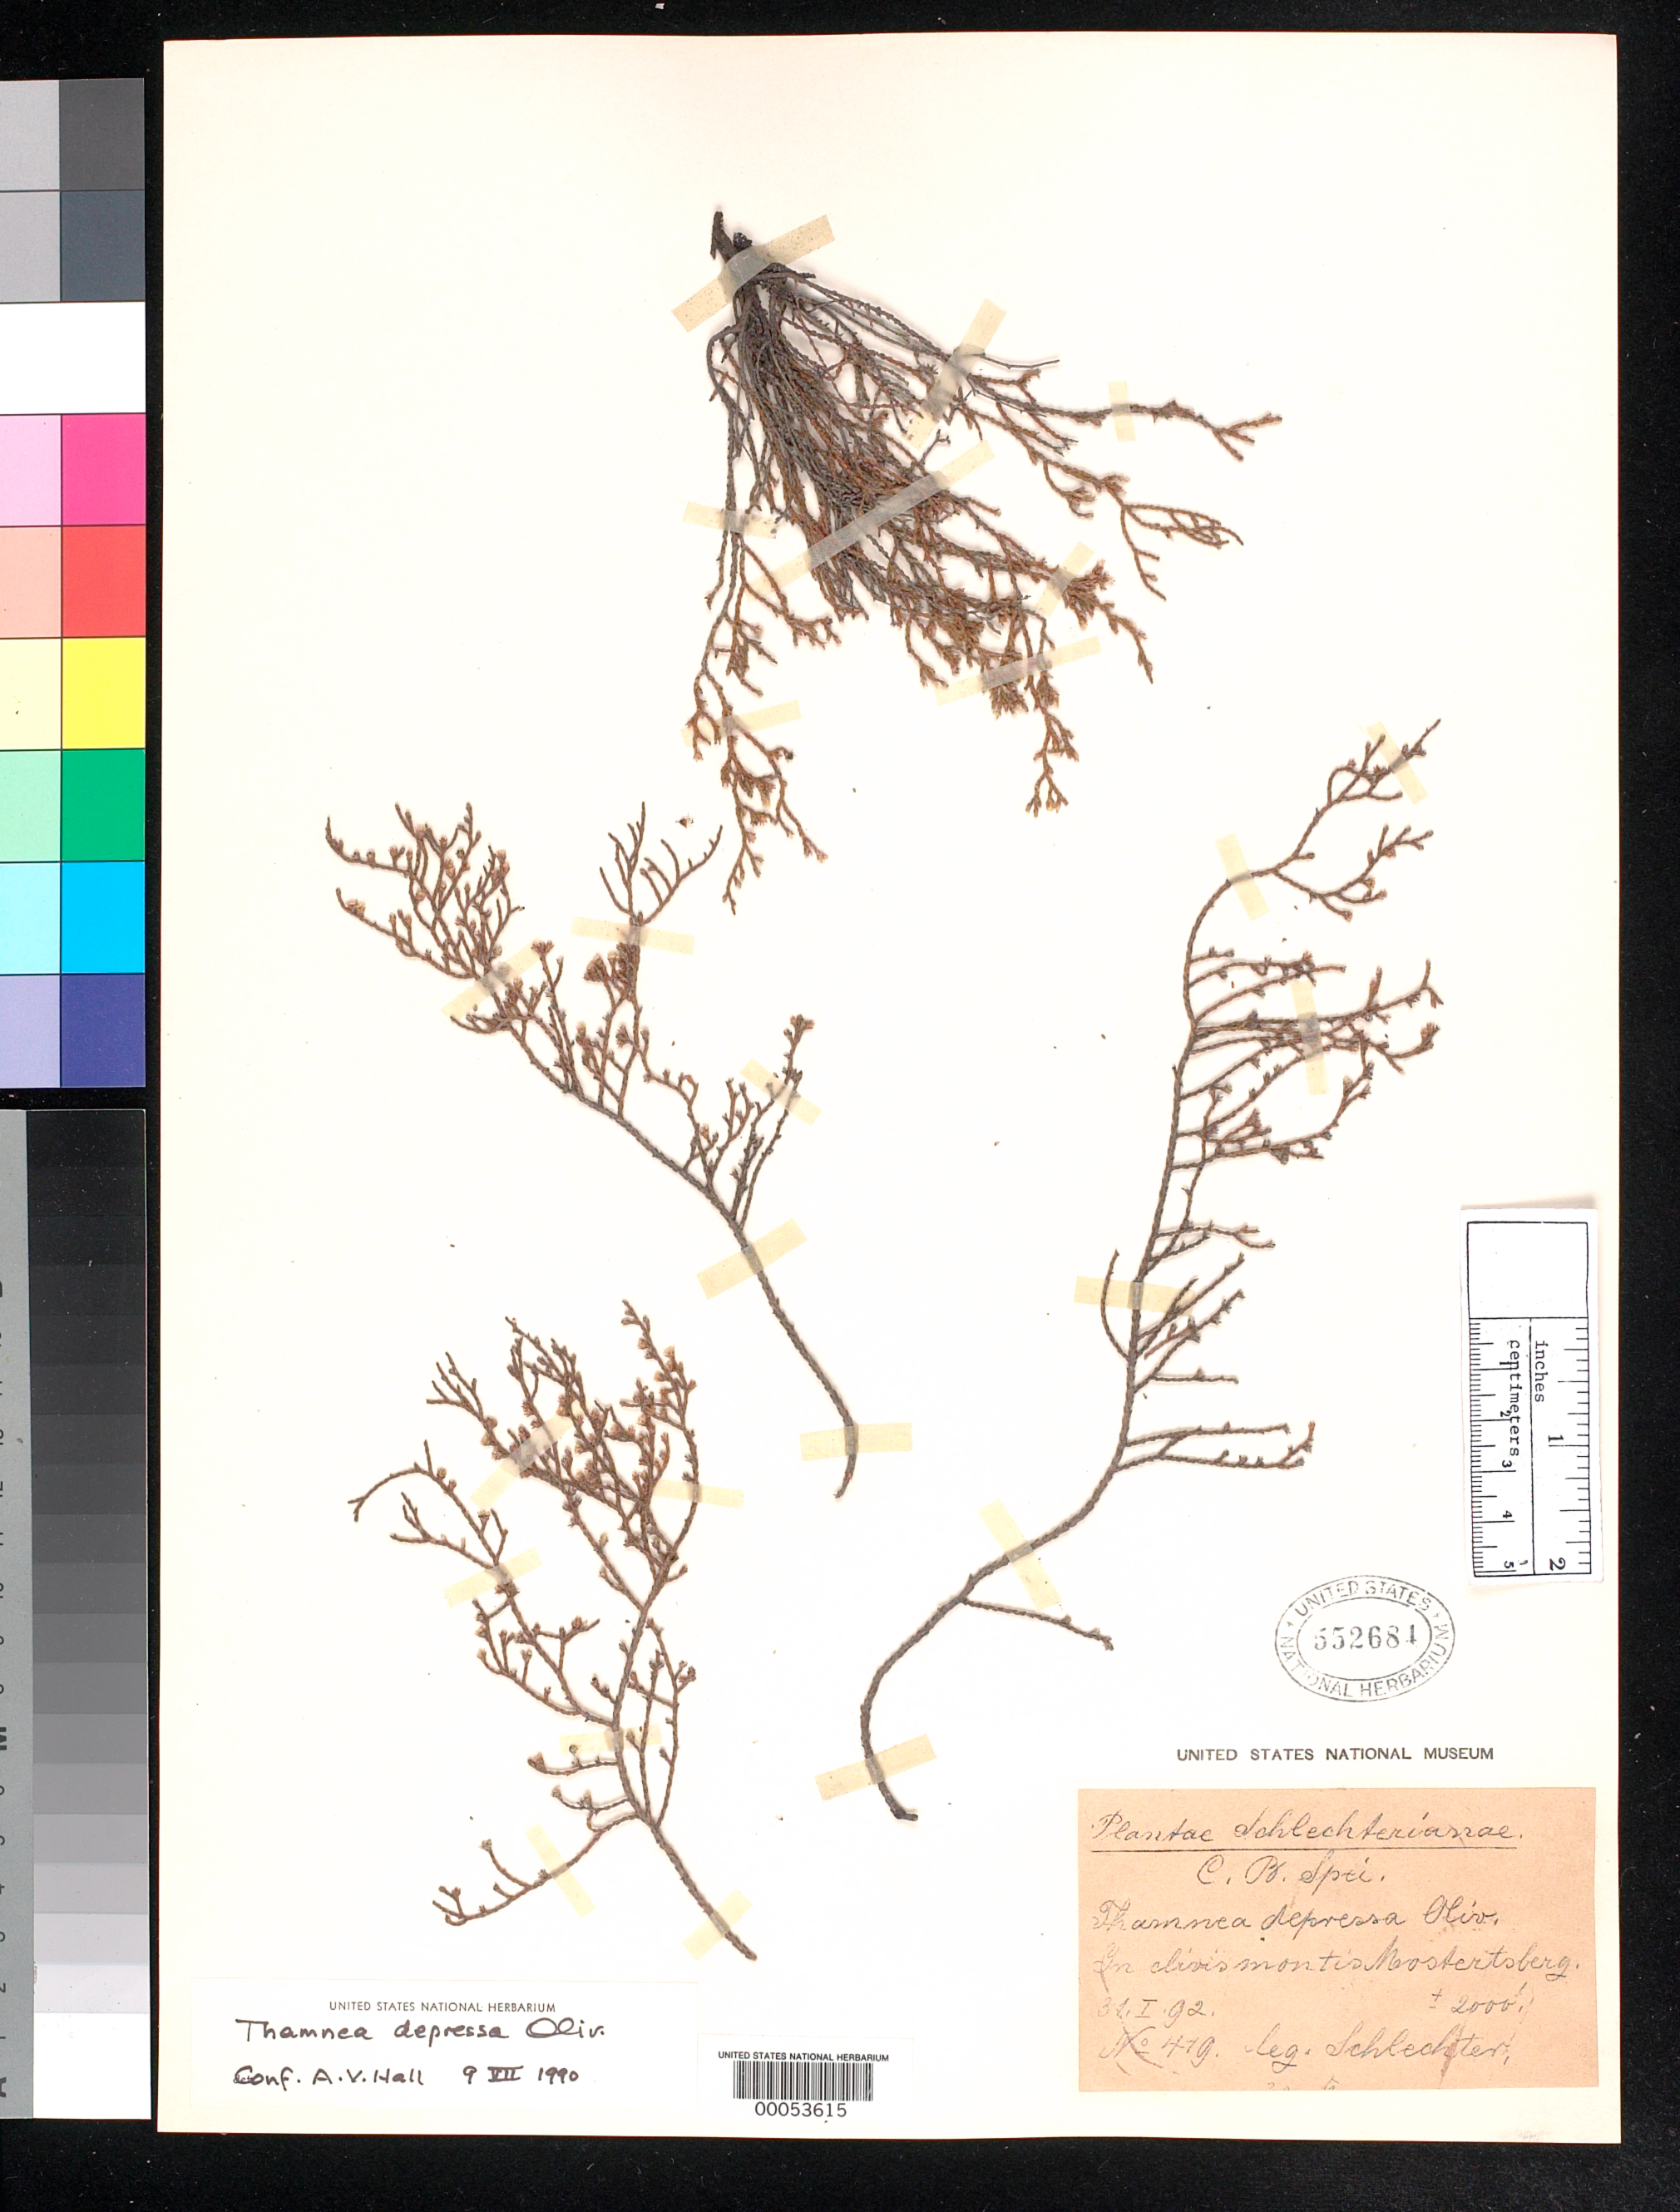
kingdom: Plantae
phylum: Tracheophyta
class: Magnoliopsida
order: Bruniales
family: Bruniaceae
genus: Thamnea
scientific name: Thamnea depressa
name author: Oliv.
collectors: Schlechter, --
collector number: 479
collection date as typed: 31 Jan 1892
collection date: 1892-01-31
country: South Africa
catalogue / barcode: US 552684